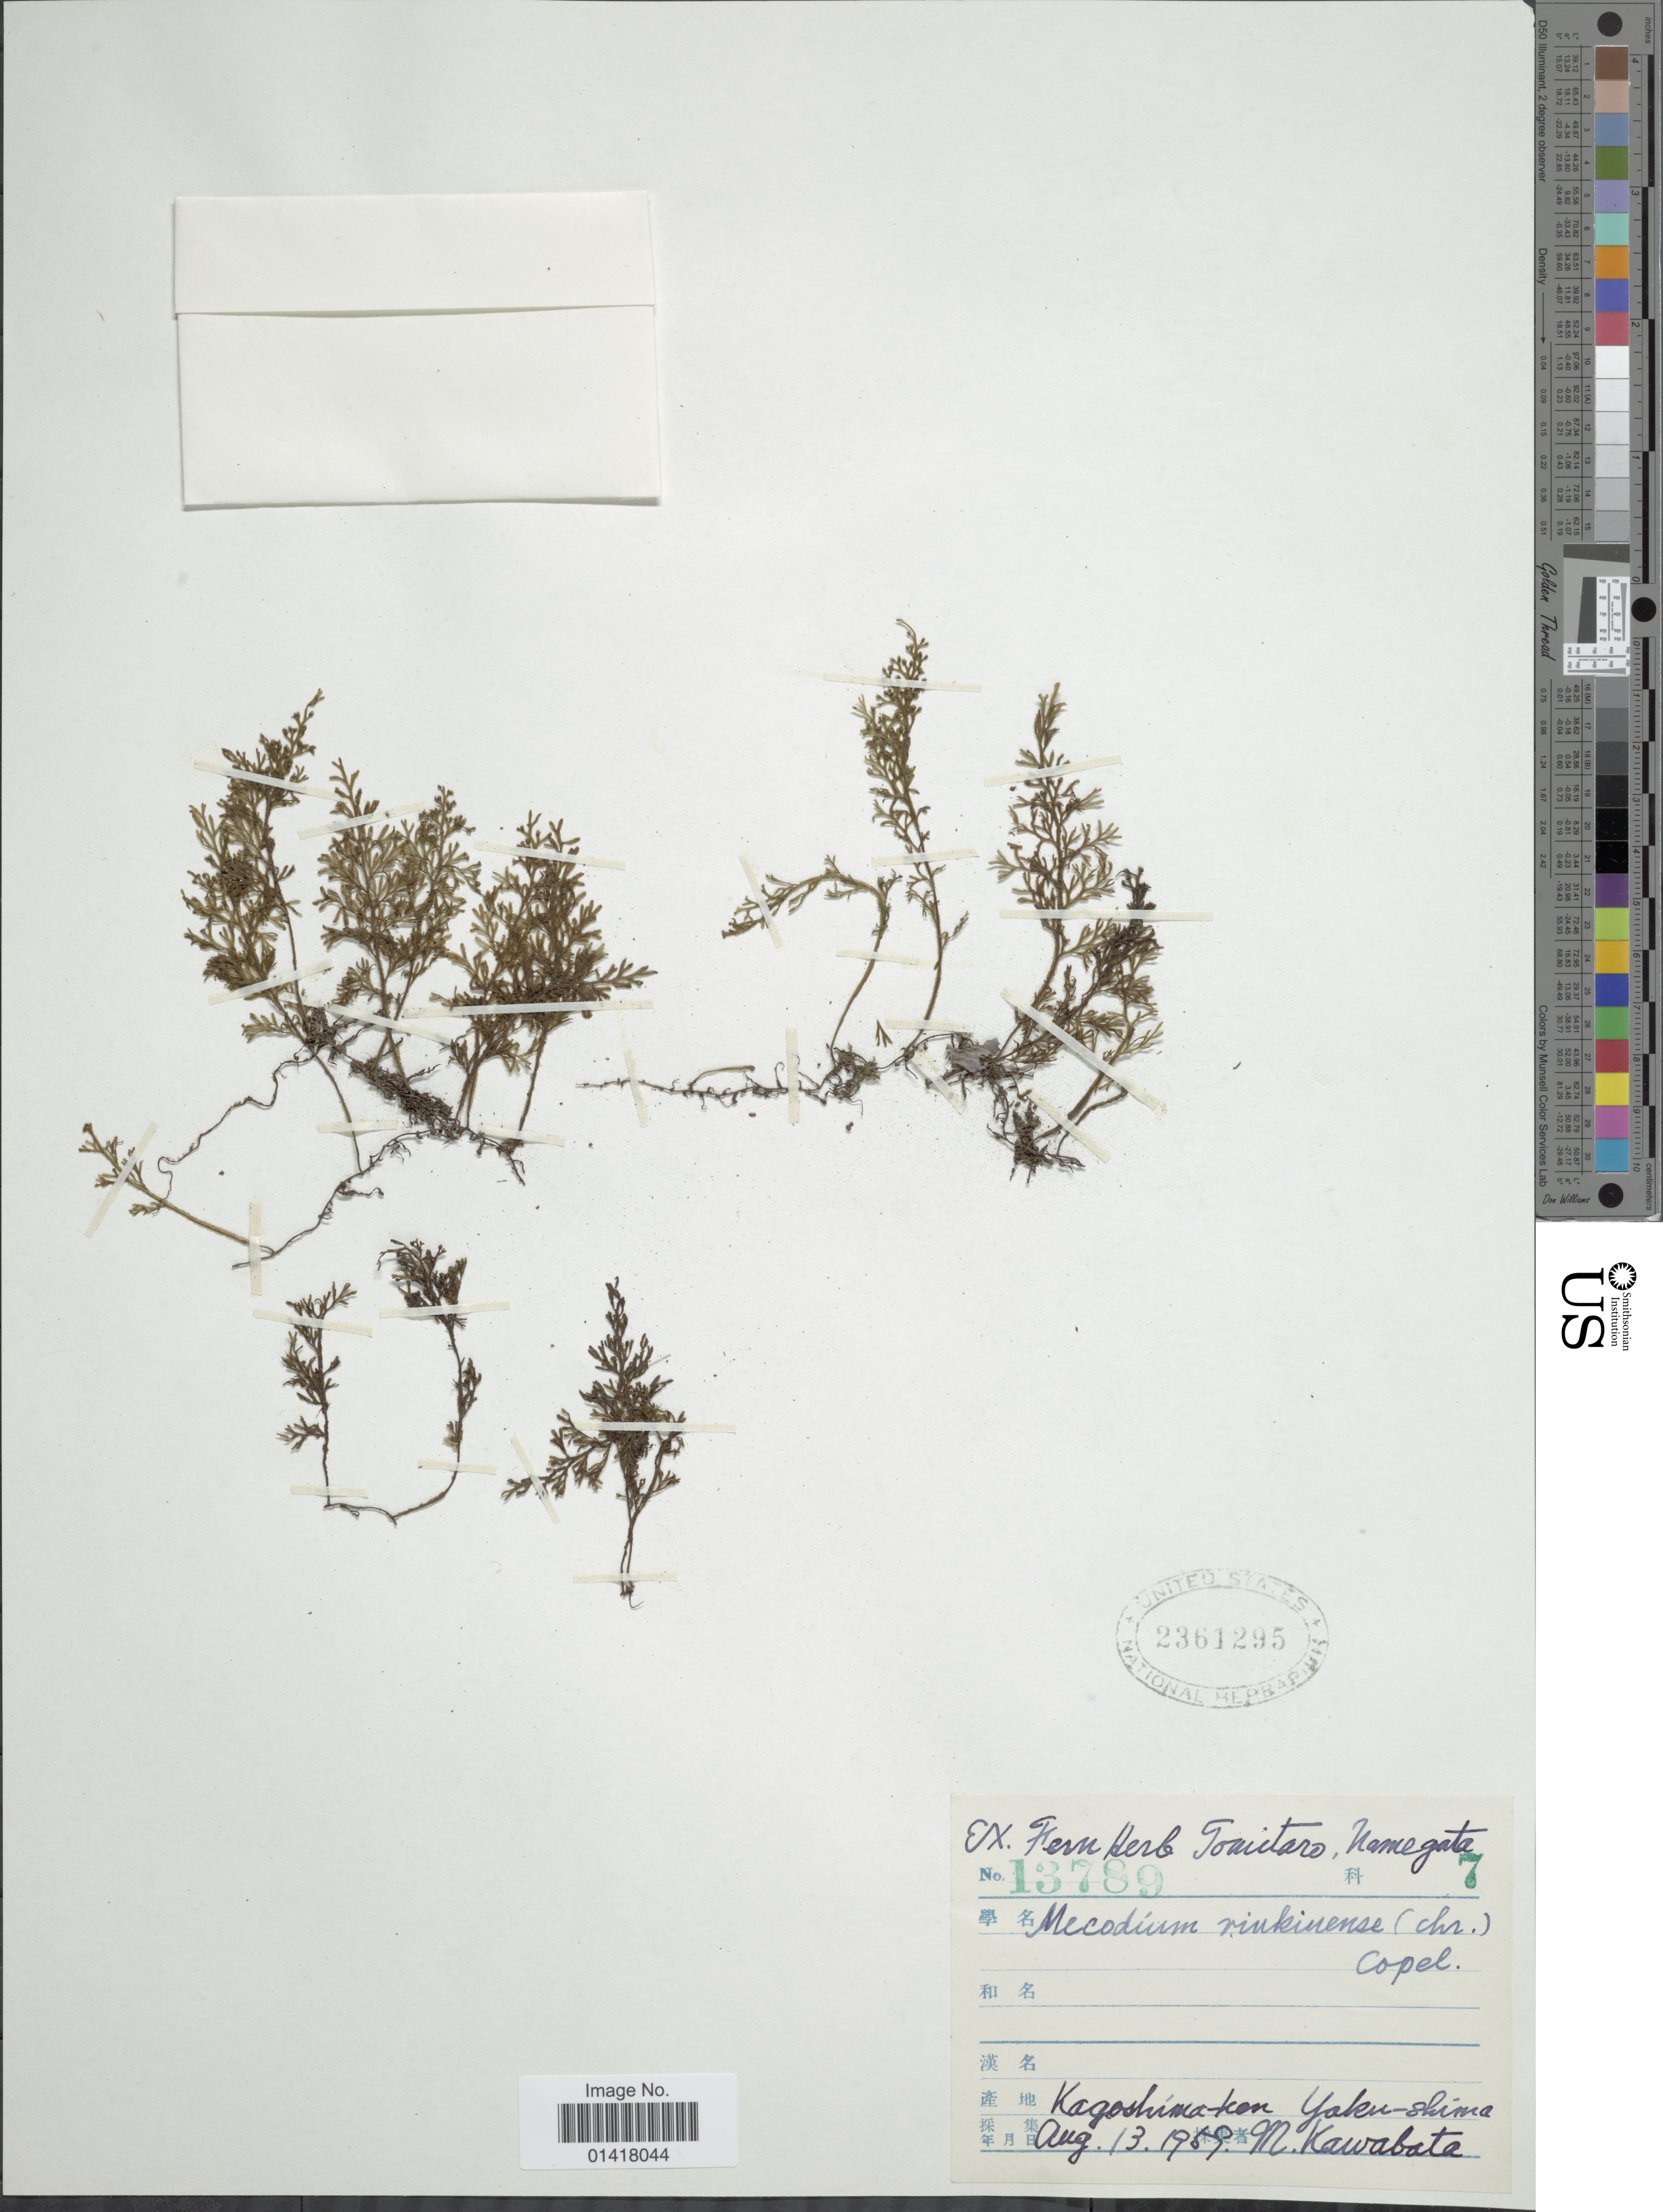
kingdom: Plantae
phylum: Tracheophyta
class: Polypodiopsida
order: Hymenophyllales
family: Hymenophyllaceae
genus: Hymenophyllum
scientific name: Hymenophyllum riukiuense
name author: Ching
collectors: M. Kawabata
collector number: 13789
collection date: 1959-08-13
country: Japan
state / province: Kagosima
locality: Kagoshima-ken, Yaku-shima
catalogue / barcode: US 2361295